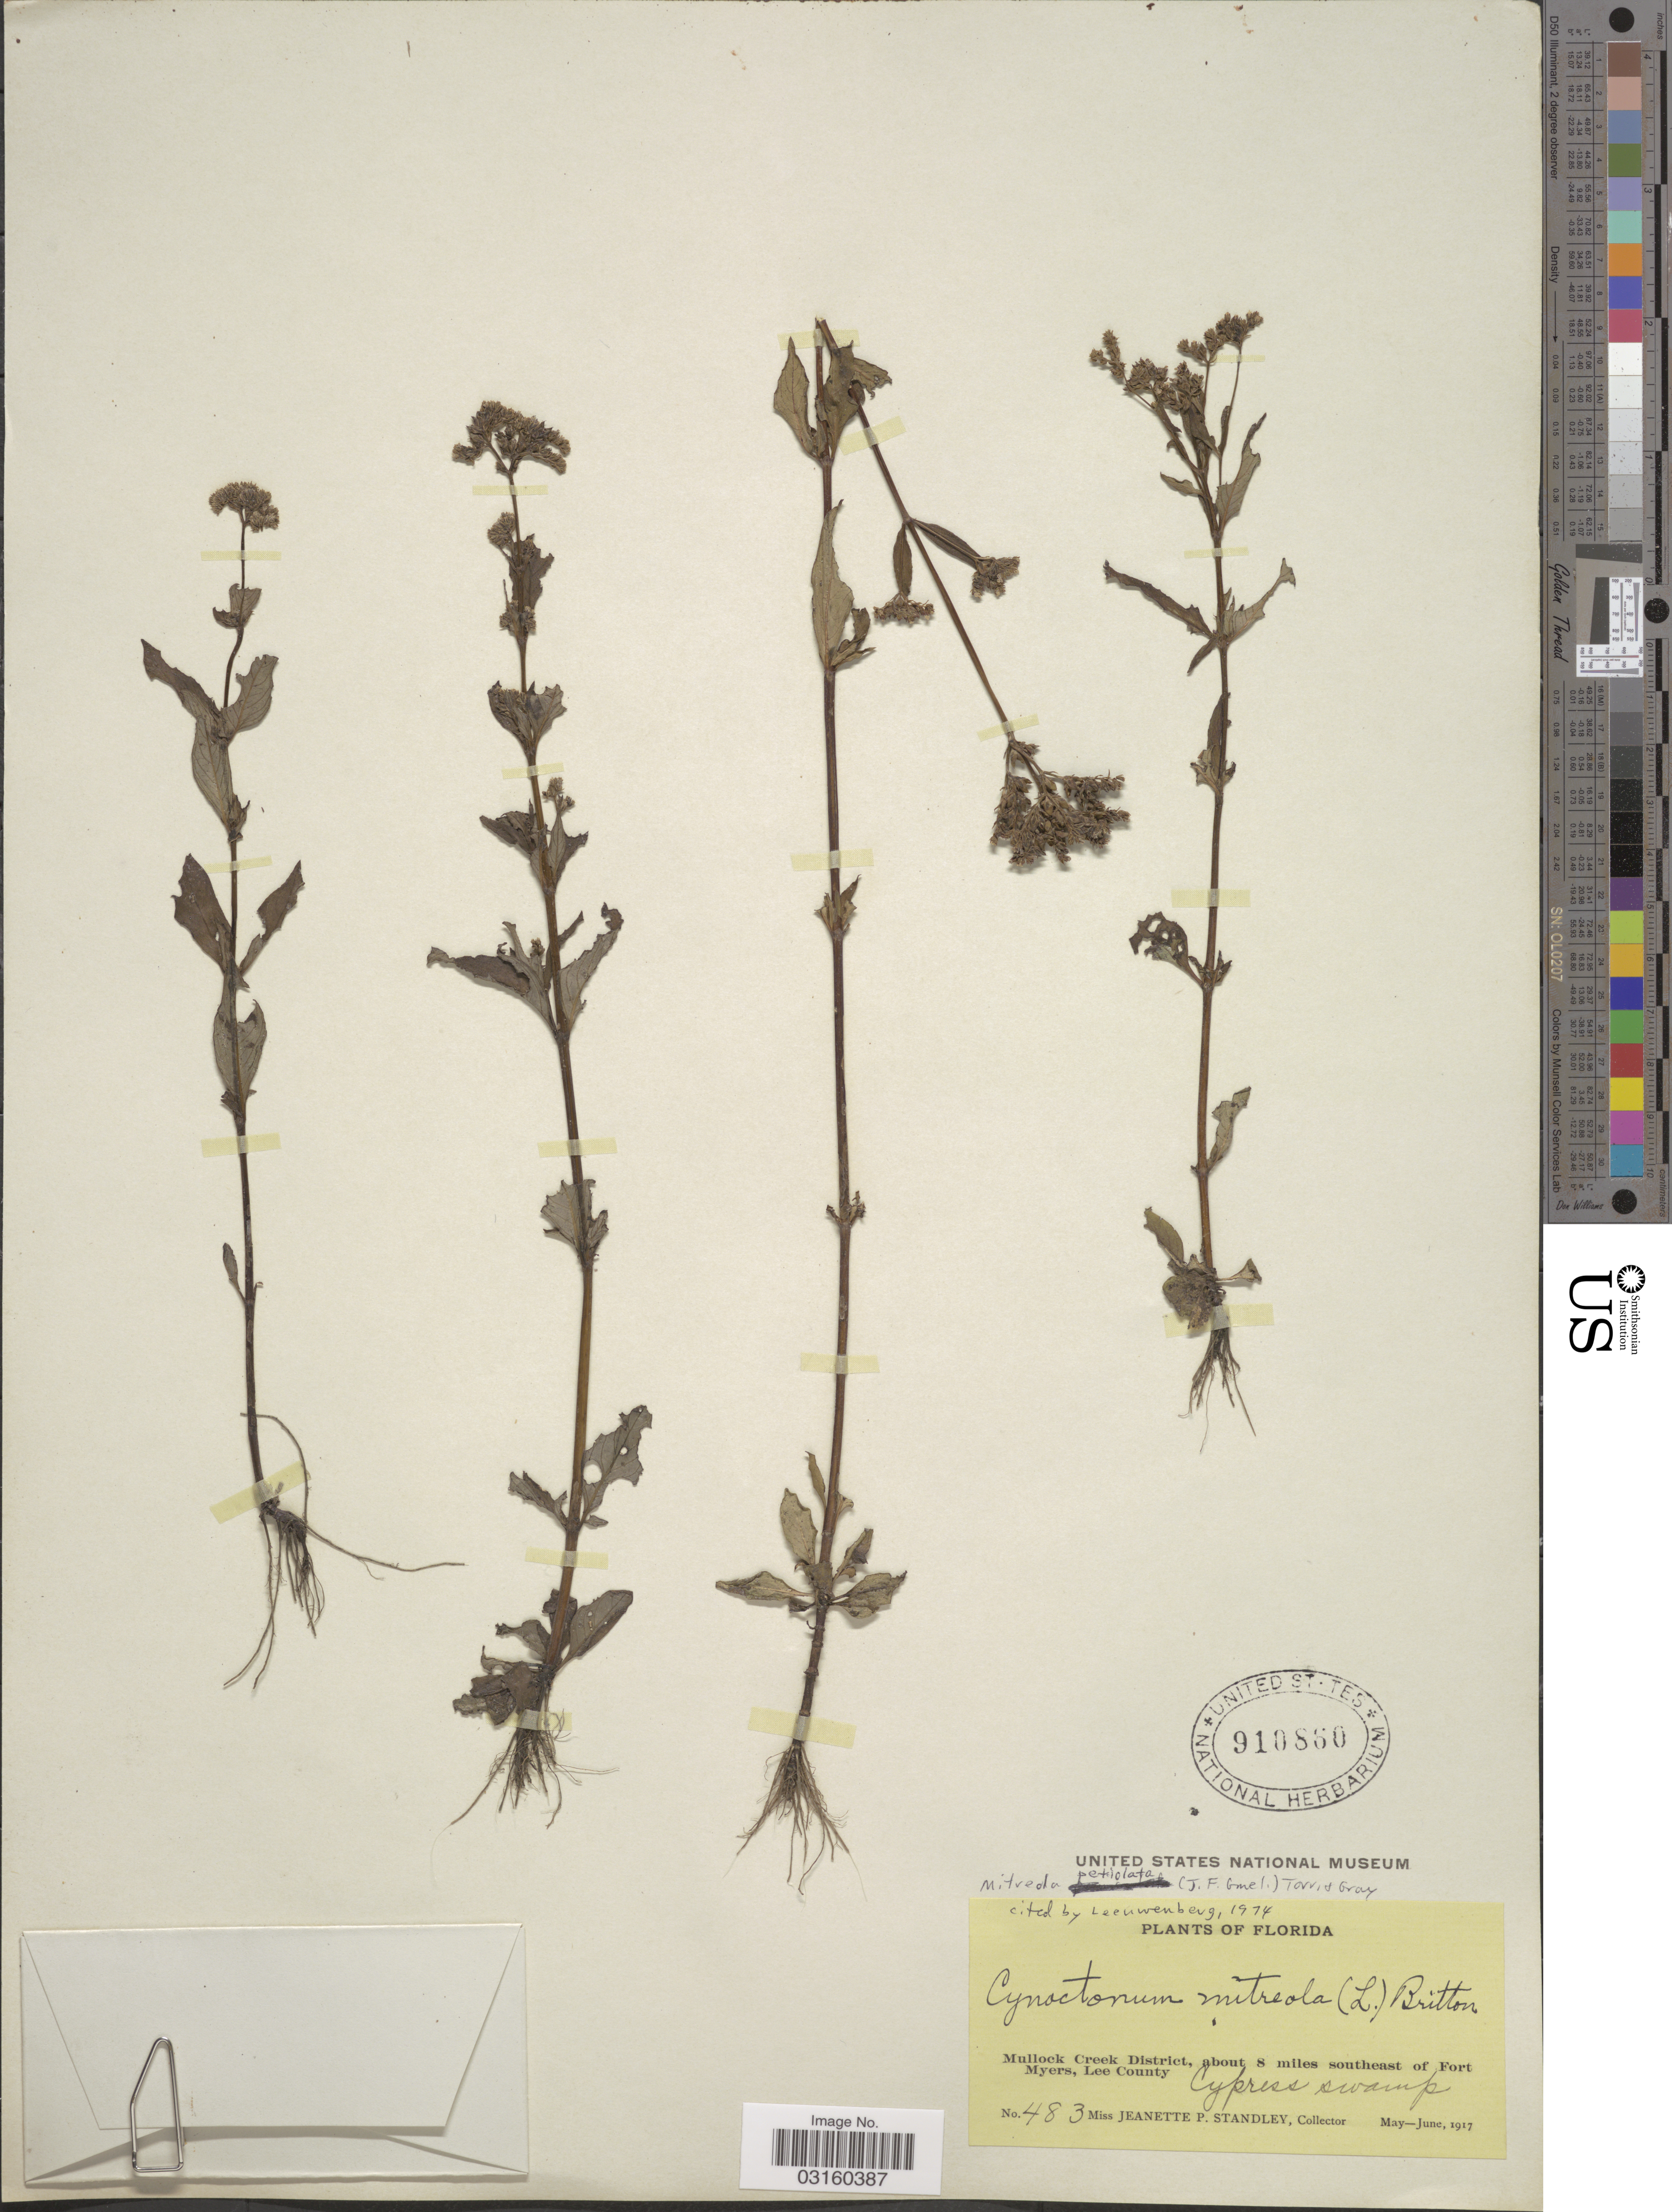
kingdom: Plantae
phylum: Tracheophyta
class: Magnoliopsida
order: Gentianales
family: Loganiaceae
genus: Mitreola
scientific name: Mitreola petiolata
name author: (J.F. Gmel.) Torr. & A. Gray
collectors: J. P. Standley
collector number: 483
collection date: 1917-05/1917-06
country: United States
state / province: Florida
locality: Mullock Creek District, about 8 miles southeast of Fort Myers, Lee County, Cypress swamp.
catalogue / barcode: US 910860